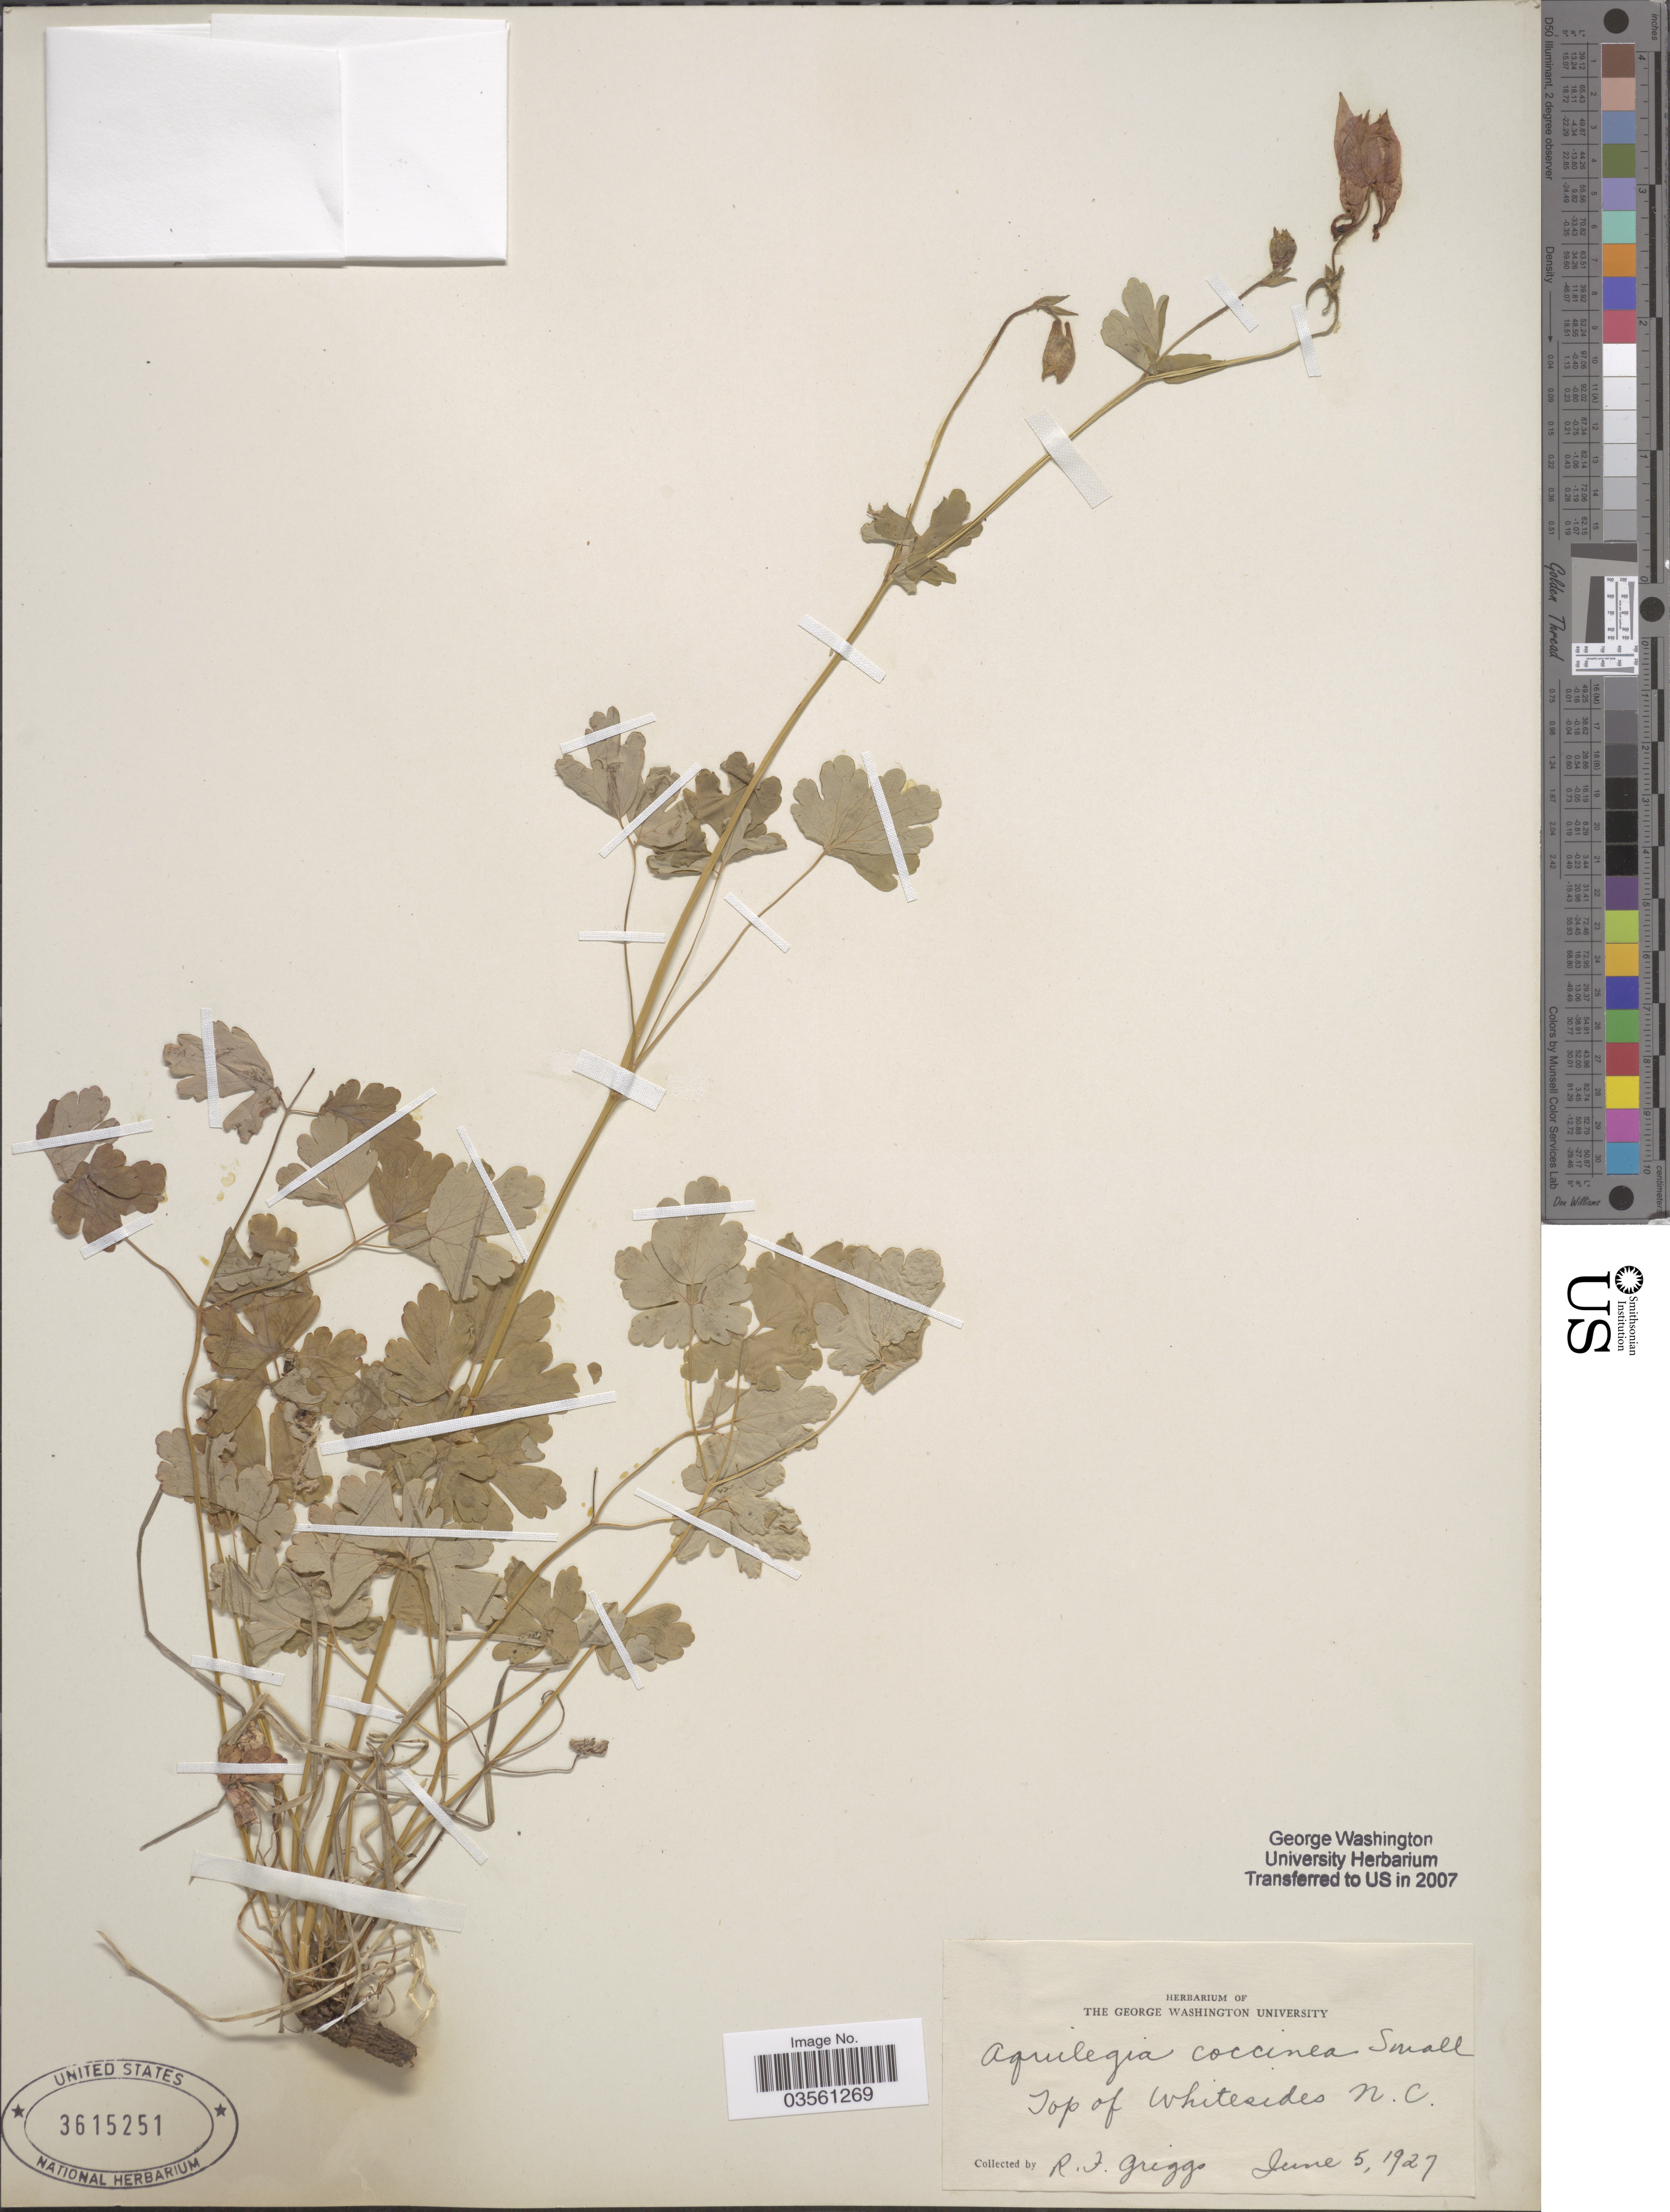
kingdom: Plantae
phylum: Tracheophyta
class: Magnoliopsida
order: Ranunculales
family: Ranunculaceae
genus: Aquilegia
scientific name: Aquilegia canadensis var. coccinea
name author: (Small) Munz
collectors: R. F. Griggs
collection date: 1927-06-05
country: United States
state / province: North Carolina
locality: Top of Whitesides.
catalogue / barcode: US 3615251